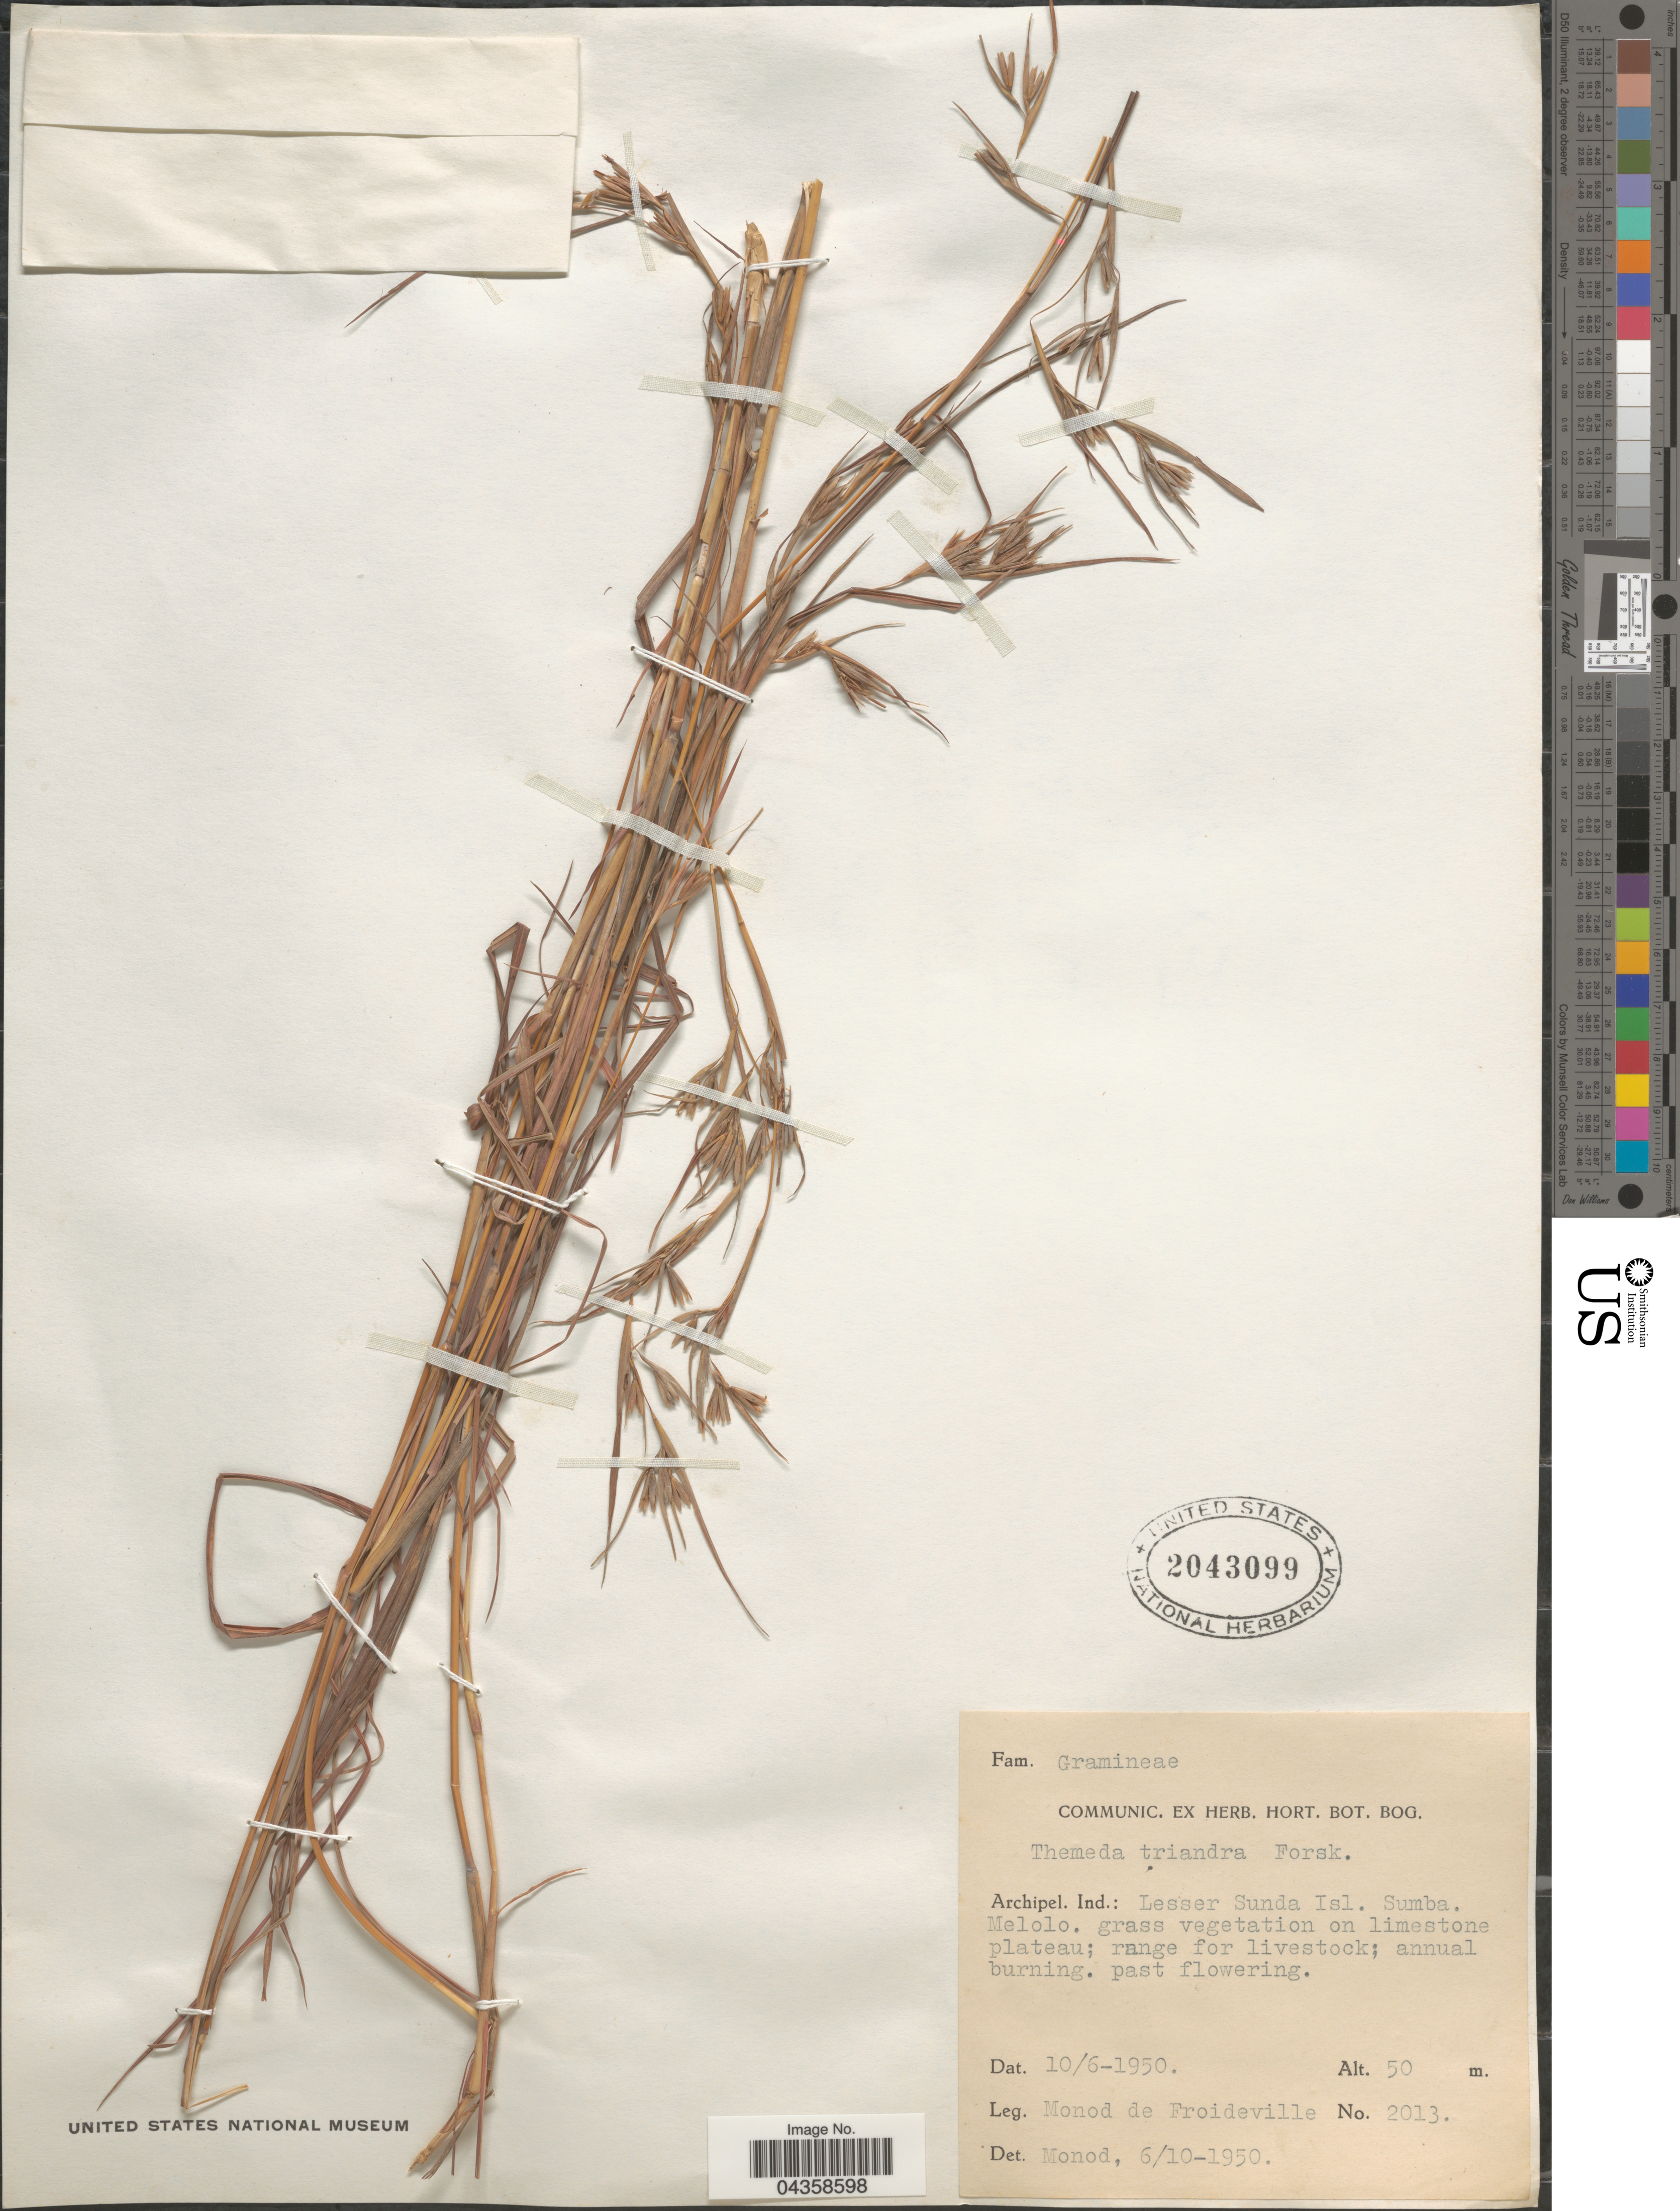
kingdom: Plantae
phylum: Tracheophyta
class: Liliopsida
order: Poales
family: Poaceae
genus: Themeda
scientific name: Themeda triandra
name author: Forssk.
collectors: C. Monod de Froideville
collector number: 2013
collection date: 1950-06-10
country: Indonesia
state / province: Nusa Tenggara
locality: Archipel. Ind.: Lesser Sunda Isl. Sumba. Melolo.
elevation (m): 50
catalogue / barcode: US 2043099